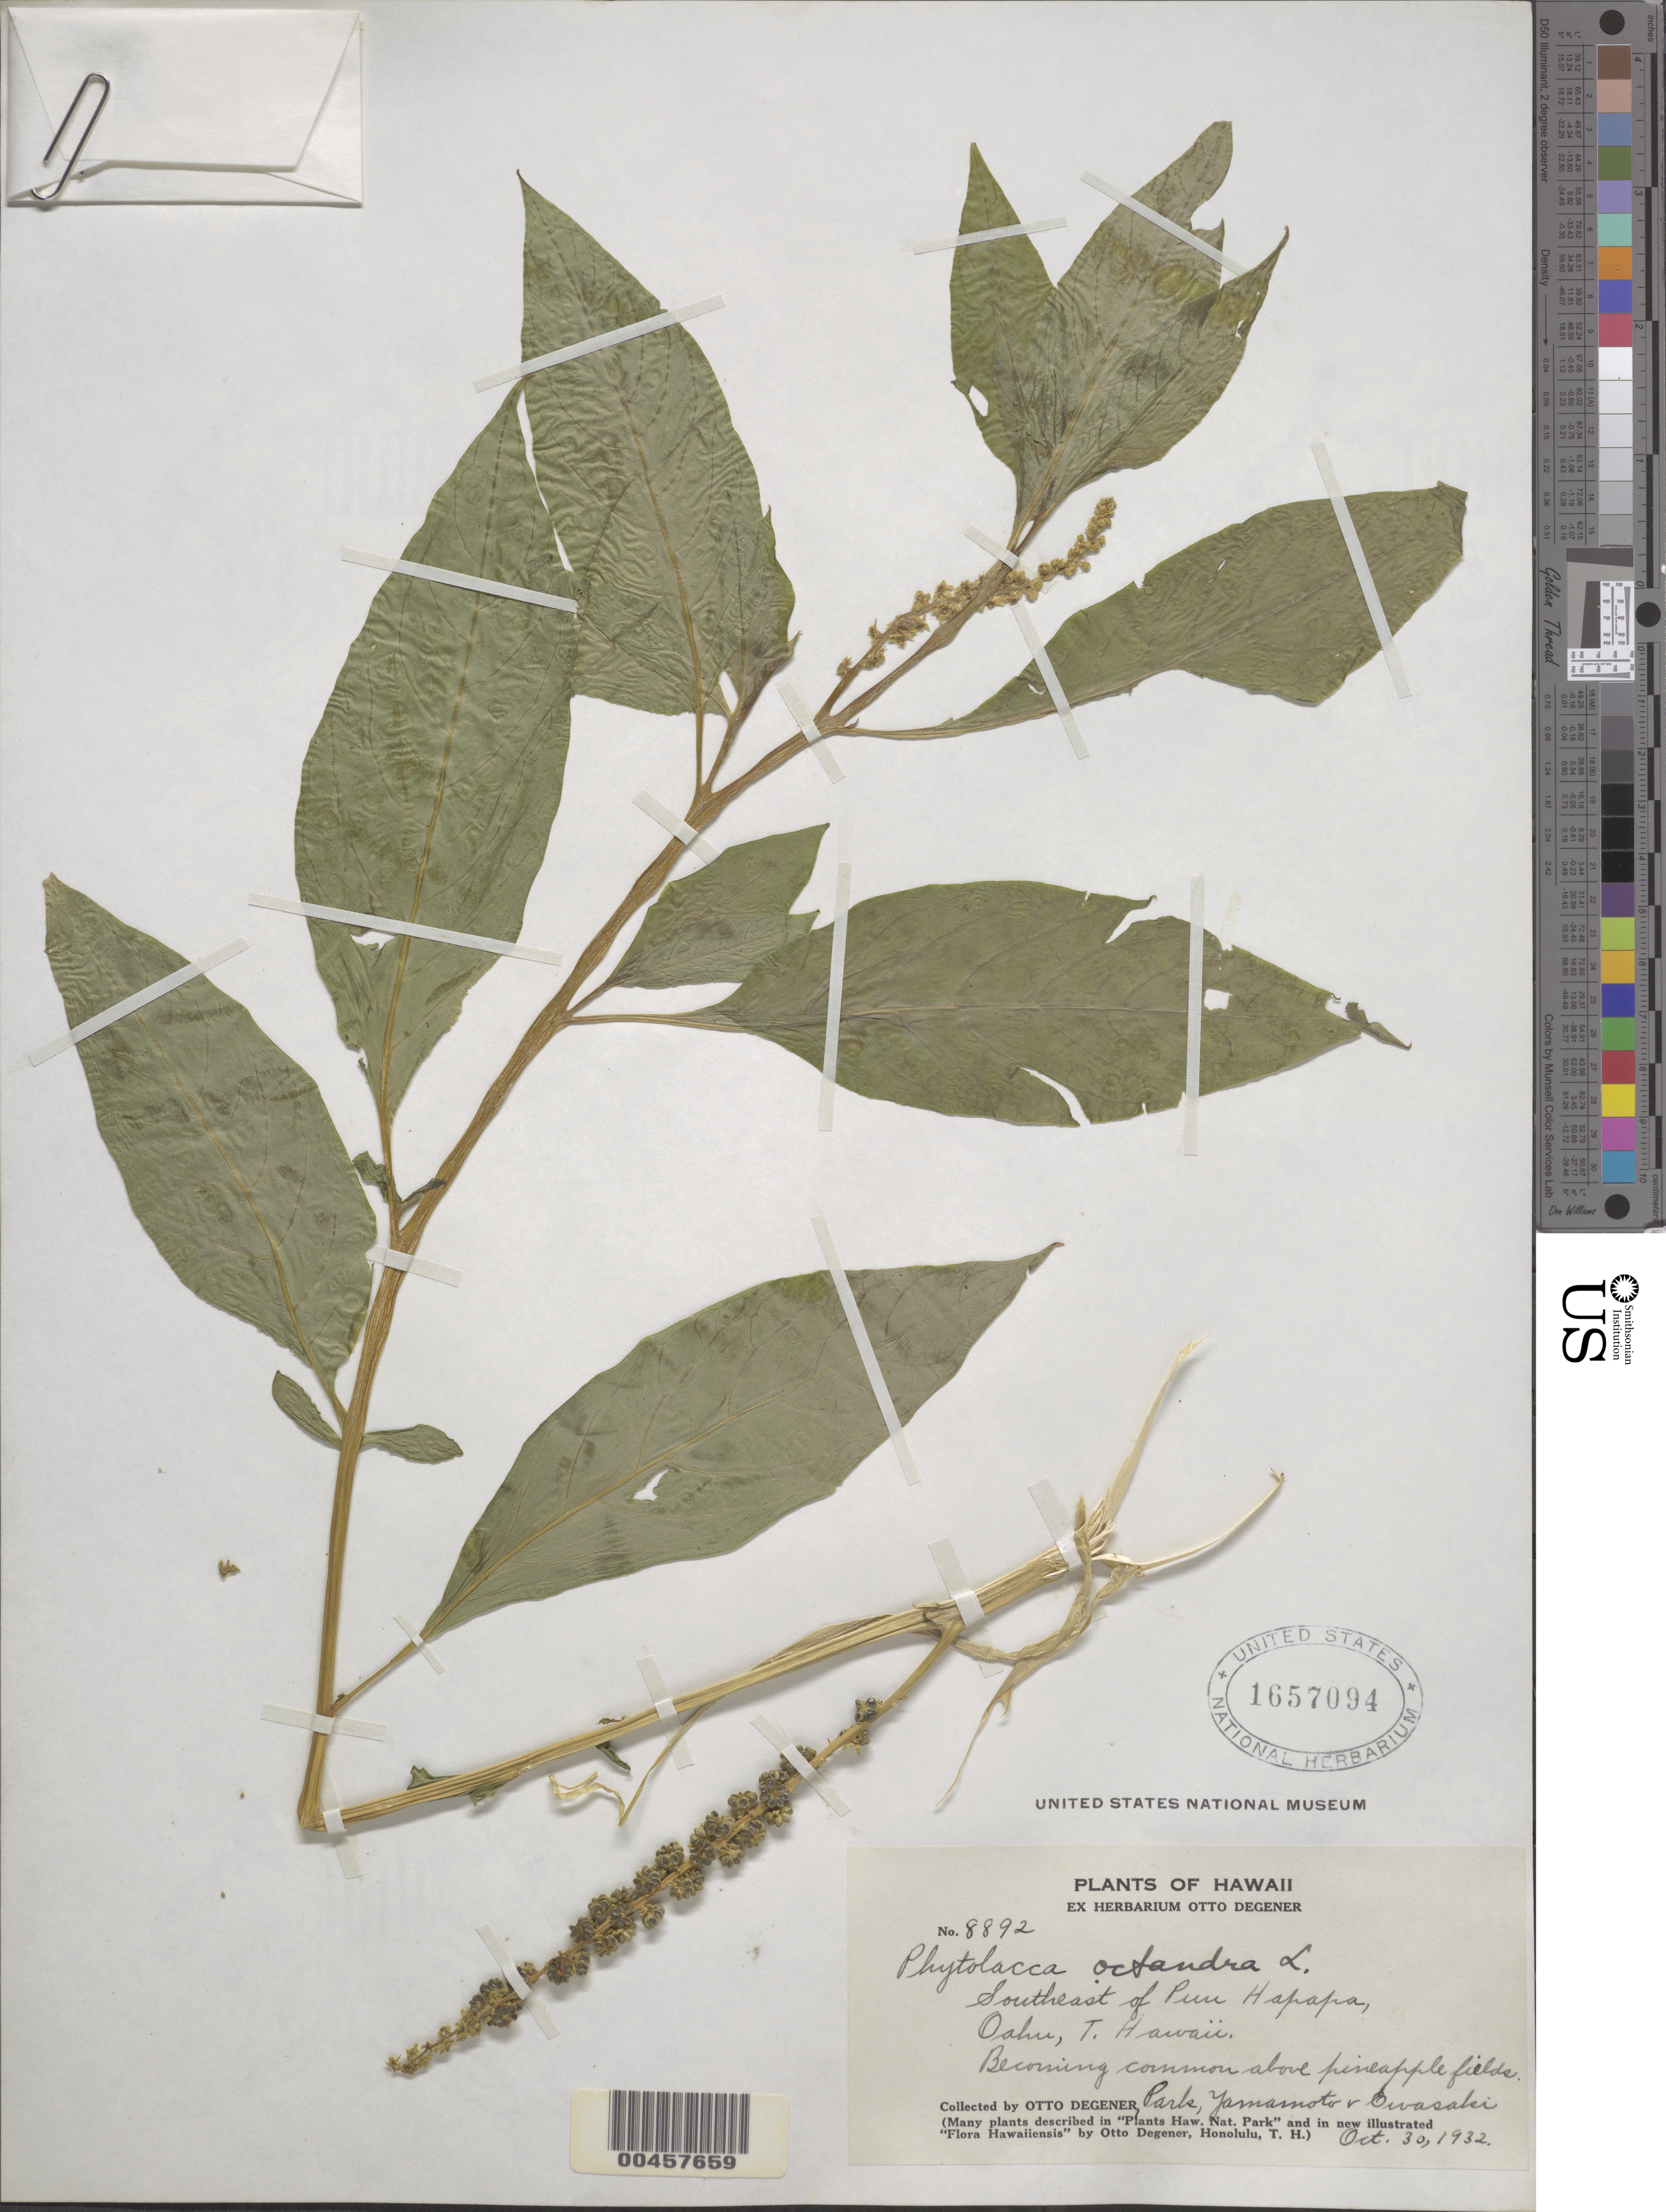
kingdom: Plantae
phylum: Tracheophyta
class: Magnoliopsida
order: Caryophyllales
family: Phytolaccaceae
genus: Phytolacca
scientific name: Phytolacca octandra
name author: L.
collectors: O. Degener, Park, Y. Yamamoto & Owasaki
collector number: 8892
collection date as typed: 30 Oct 1932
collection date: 1932-10-30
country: United States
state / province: Hawaii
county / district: Honolulu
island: Oahu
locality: Southeast of Puu Hapapa, Oahu, T. Hawaii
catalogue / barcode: US 1657094